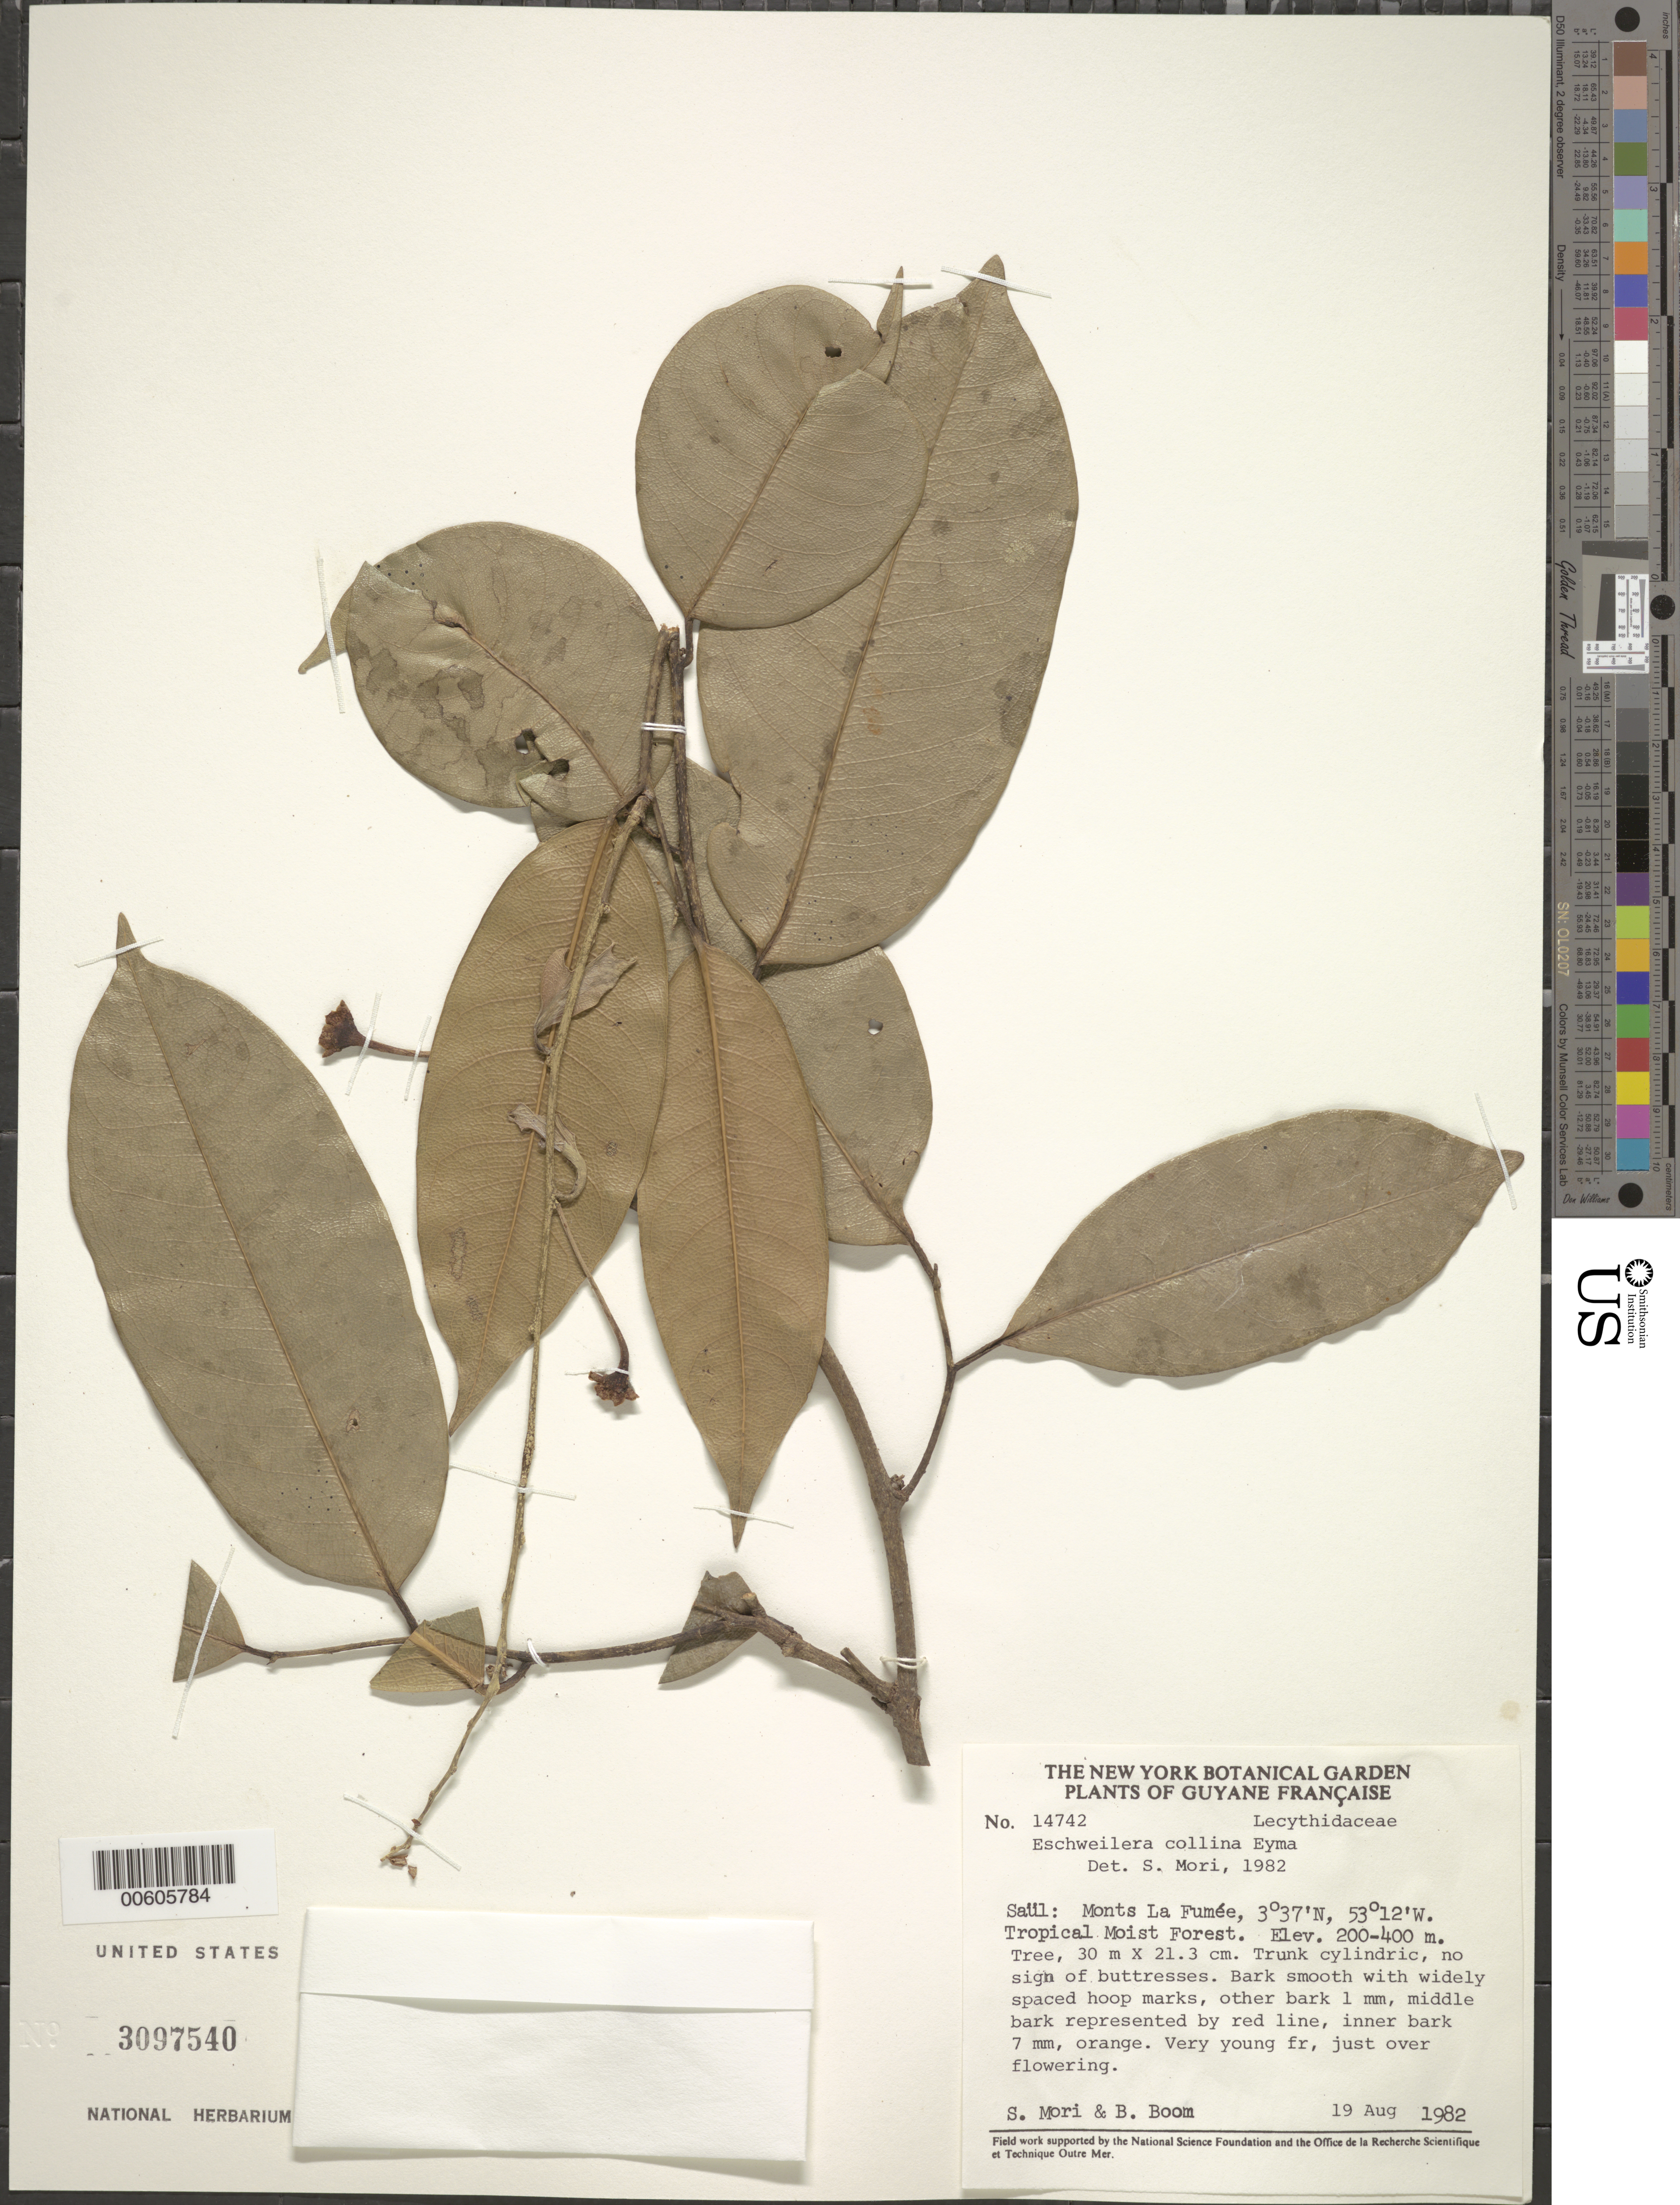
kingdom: Plantae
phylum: Tracheophyta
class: Magnoliopsida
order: Ericales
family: Lecythidaceae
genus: Eschweilera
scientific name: Eschweilera collina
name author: Eyma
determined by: Mori, Scott A.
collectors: S. Mori & B. M. Boom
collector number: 14742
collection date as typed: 19-Aug-82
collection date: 1982-08-19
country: French Guiana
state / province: Saint-Laurent-du-Maroni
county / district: Saül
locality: Saül, Monts La Fumée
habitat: Tropical moist forest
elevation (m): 200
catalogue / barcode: US 3097540